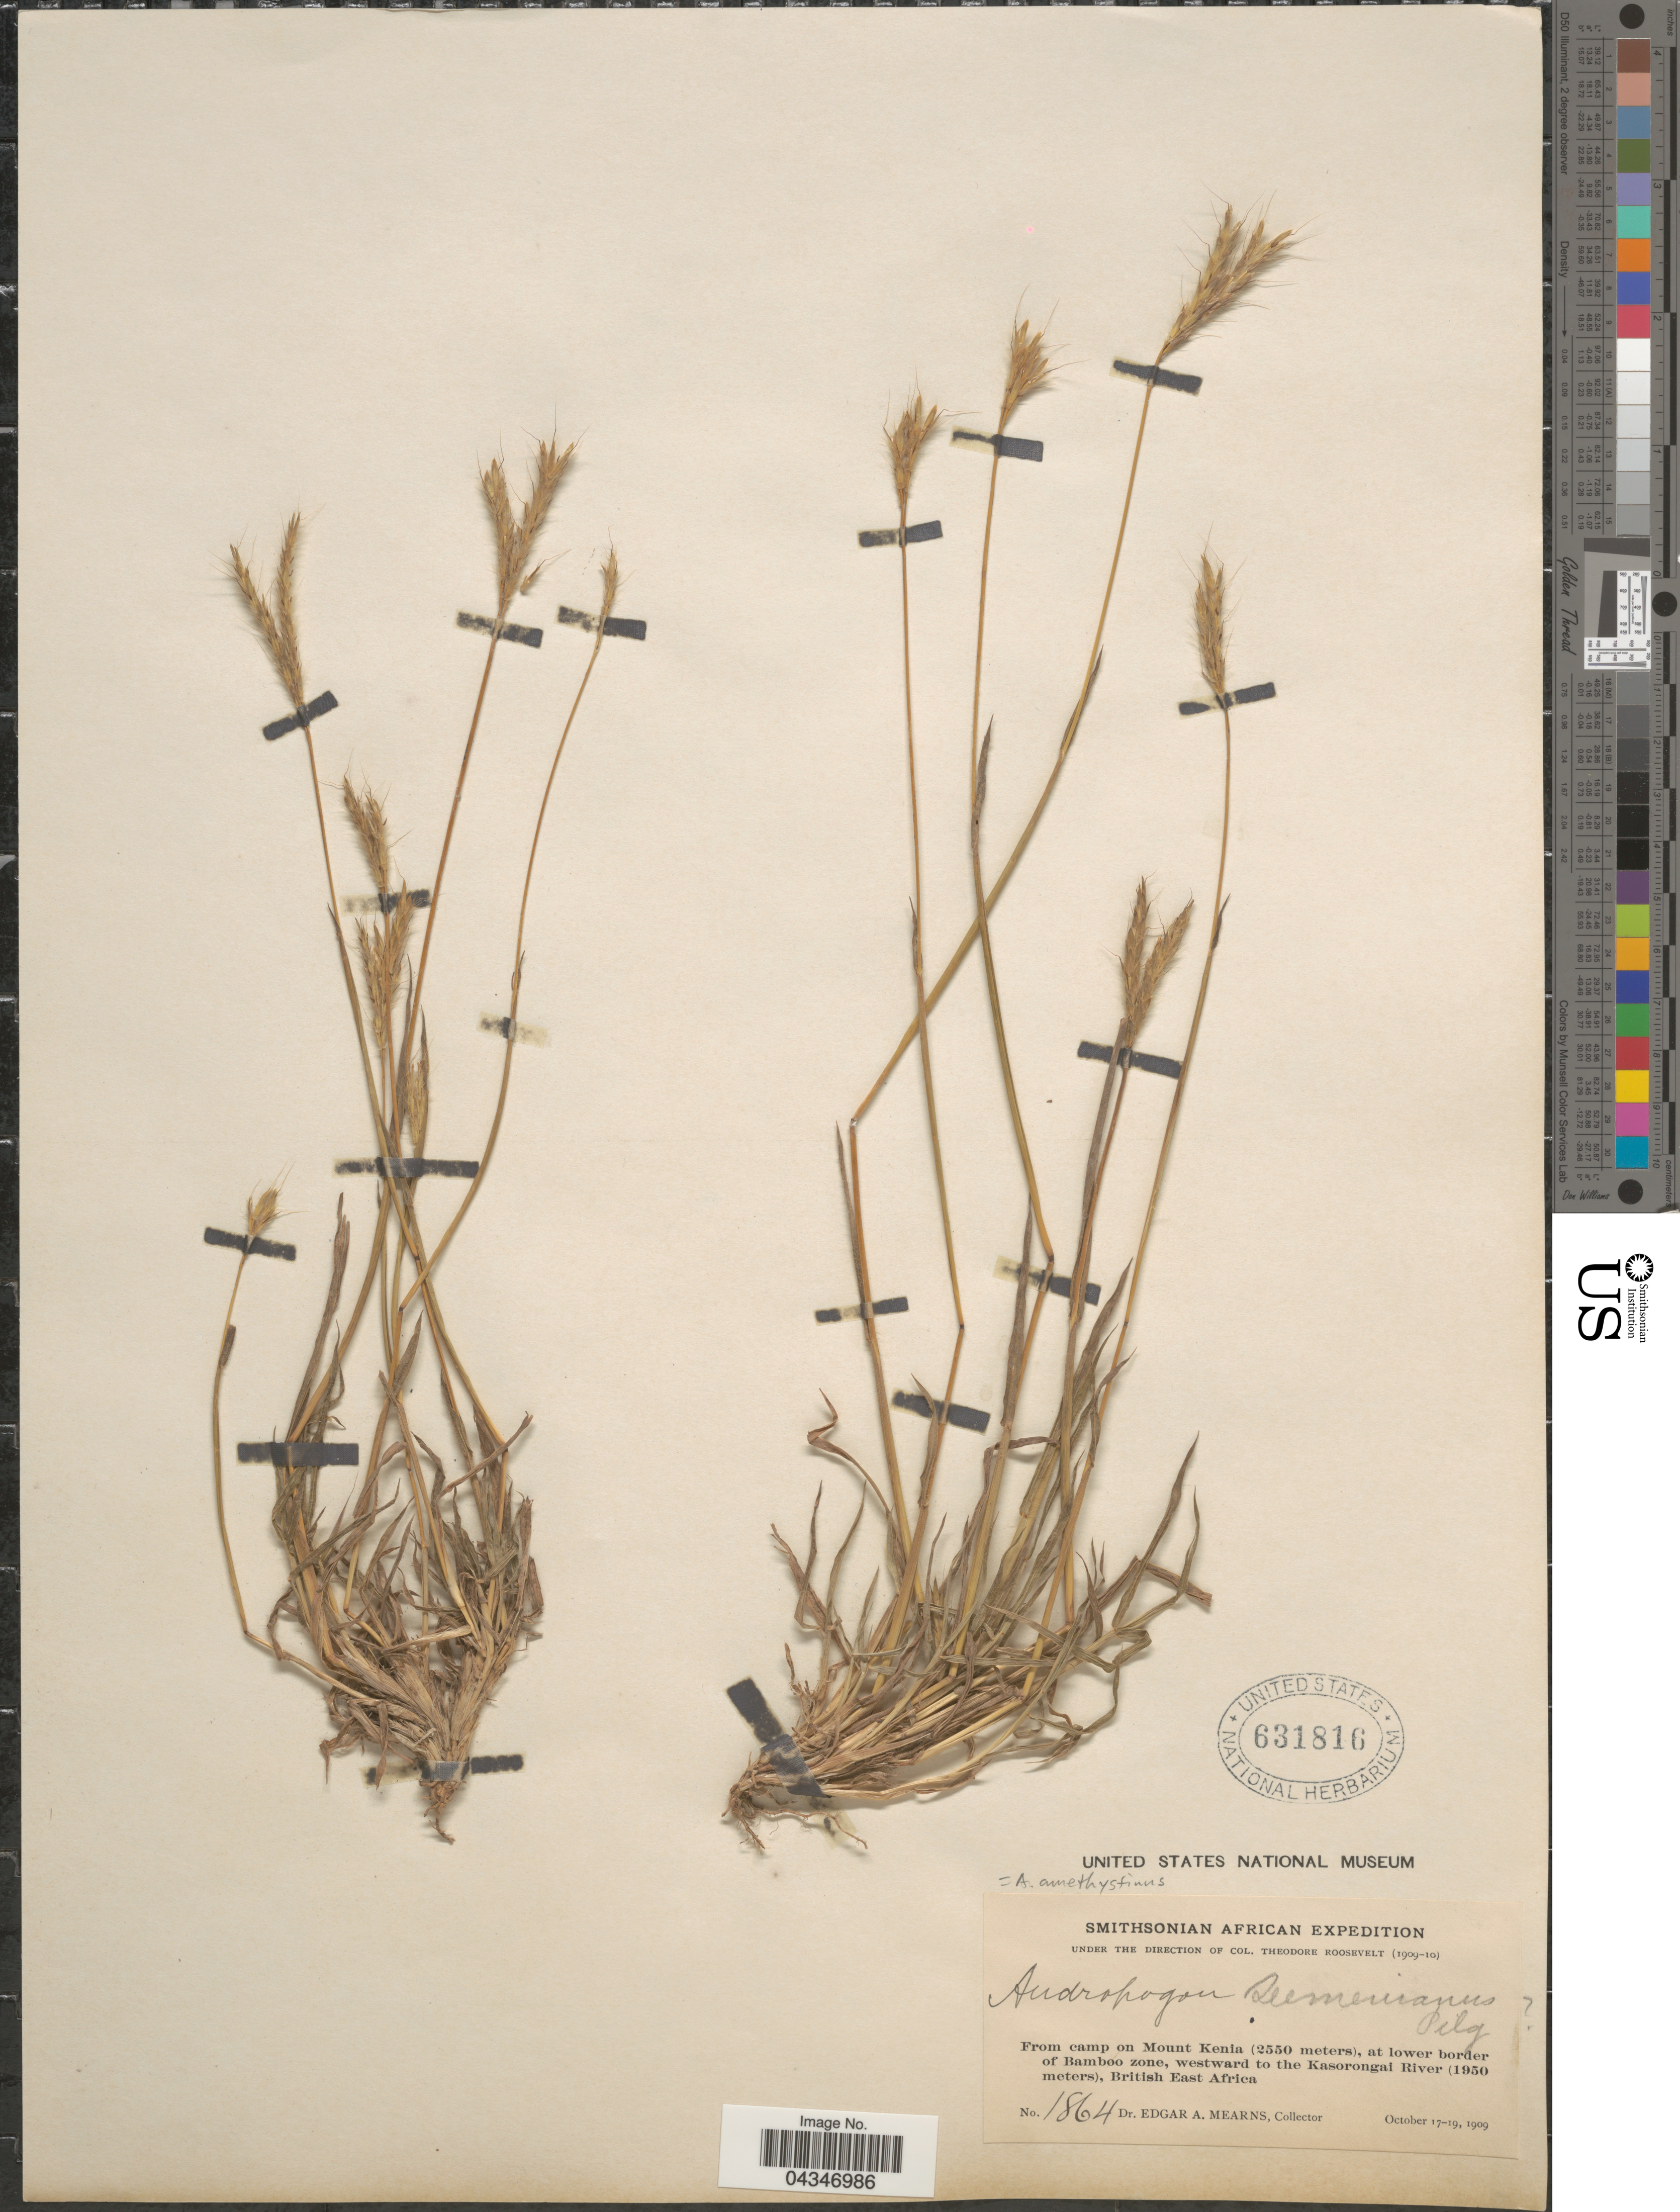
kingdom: Plantae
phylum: Tracheophyta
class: Liliopsida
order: Poales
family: Poaceae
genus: Andropogon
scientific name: Andropogon amethystinus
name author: Steud.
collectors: E. A. Mearns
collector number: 1864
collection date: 1909-10-17/1909-10-19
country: Kenya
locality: Smithsonian African Expedition. From camp on Mount Kenia, at lower border of Bamboo zone, westward to the Kasorongal River, British East Africa.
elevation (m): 1950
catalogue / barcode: US 631816